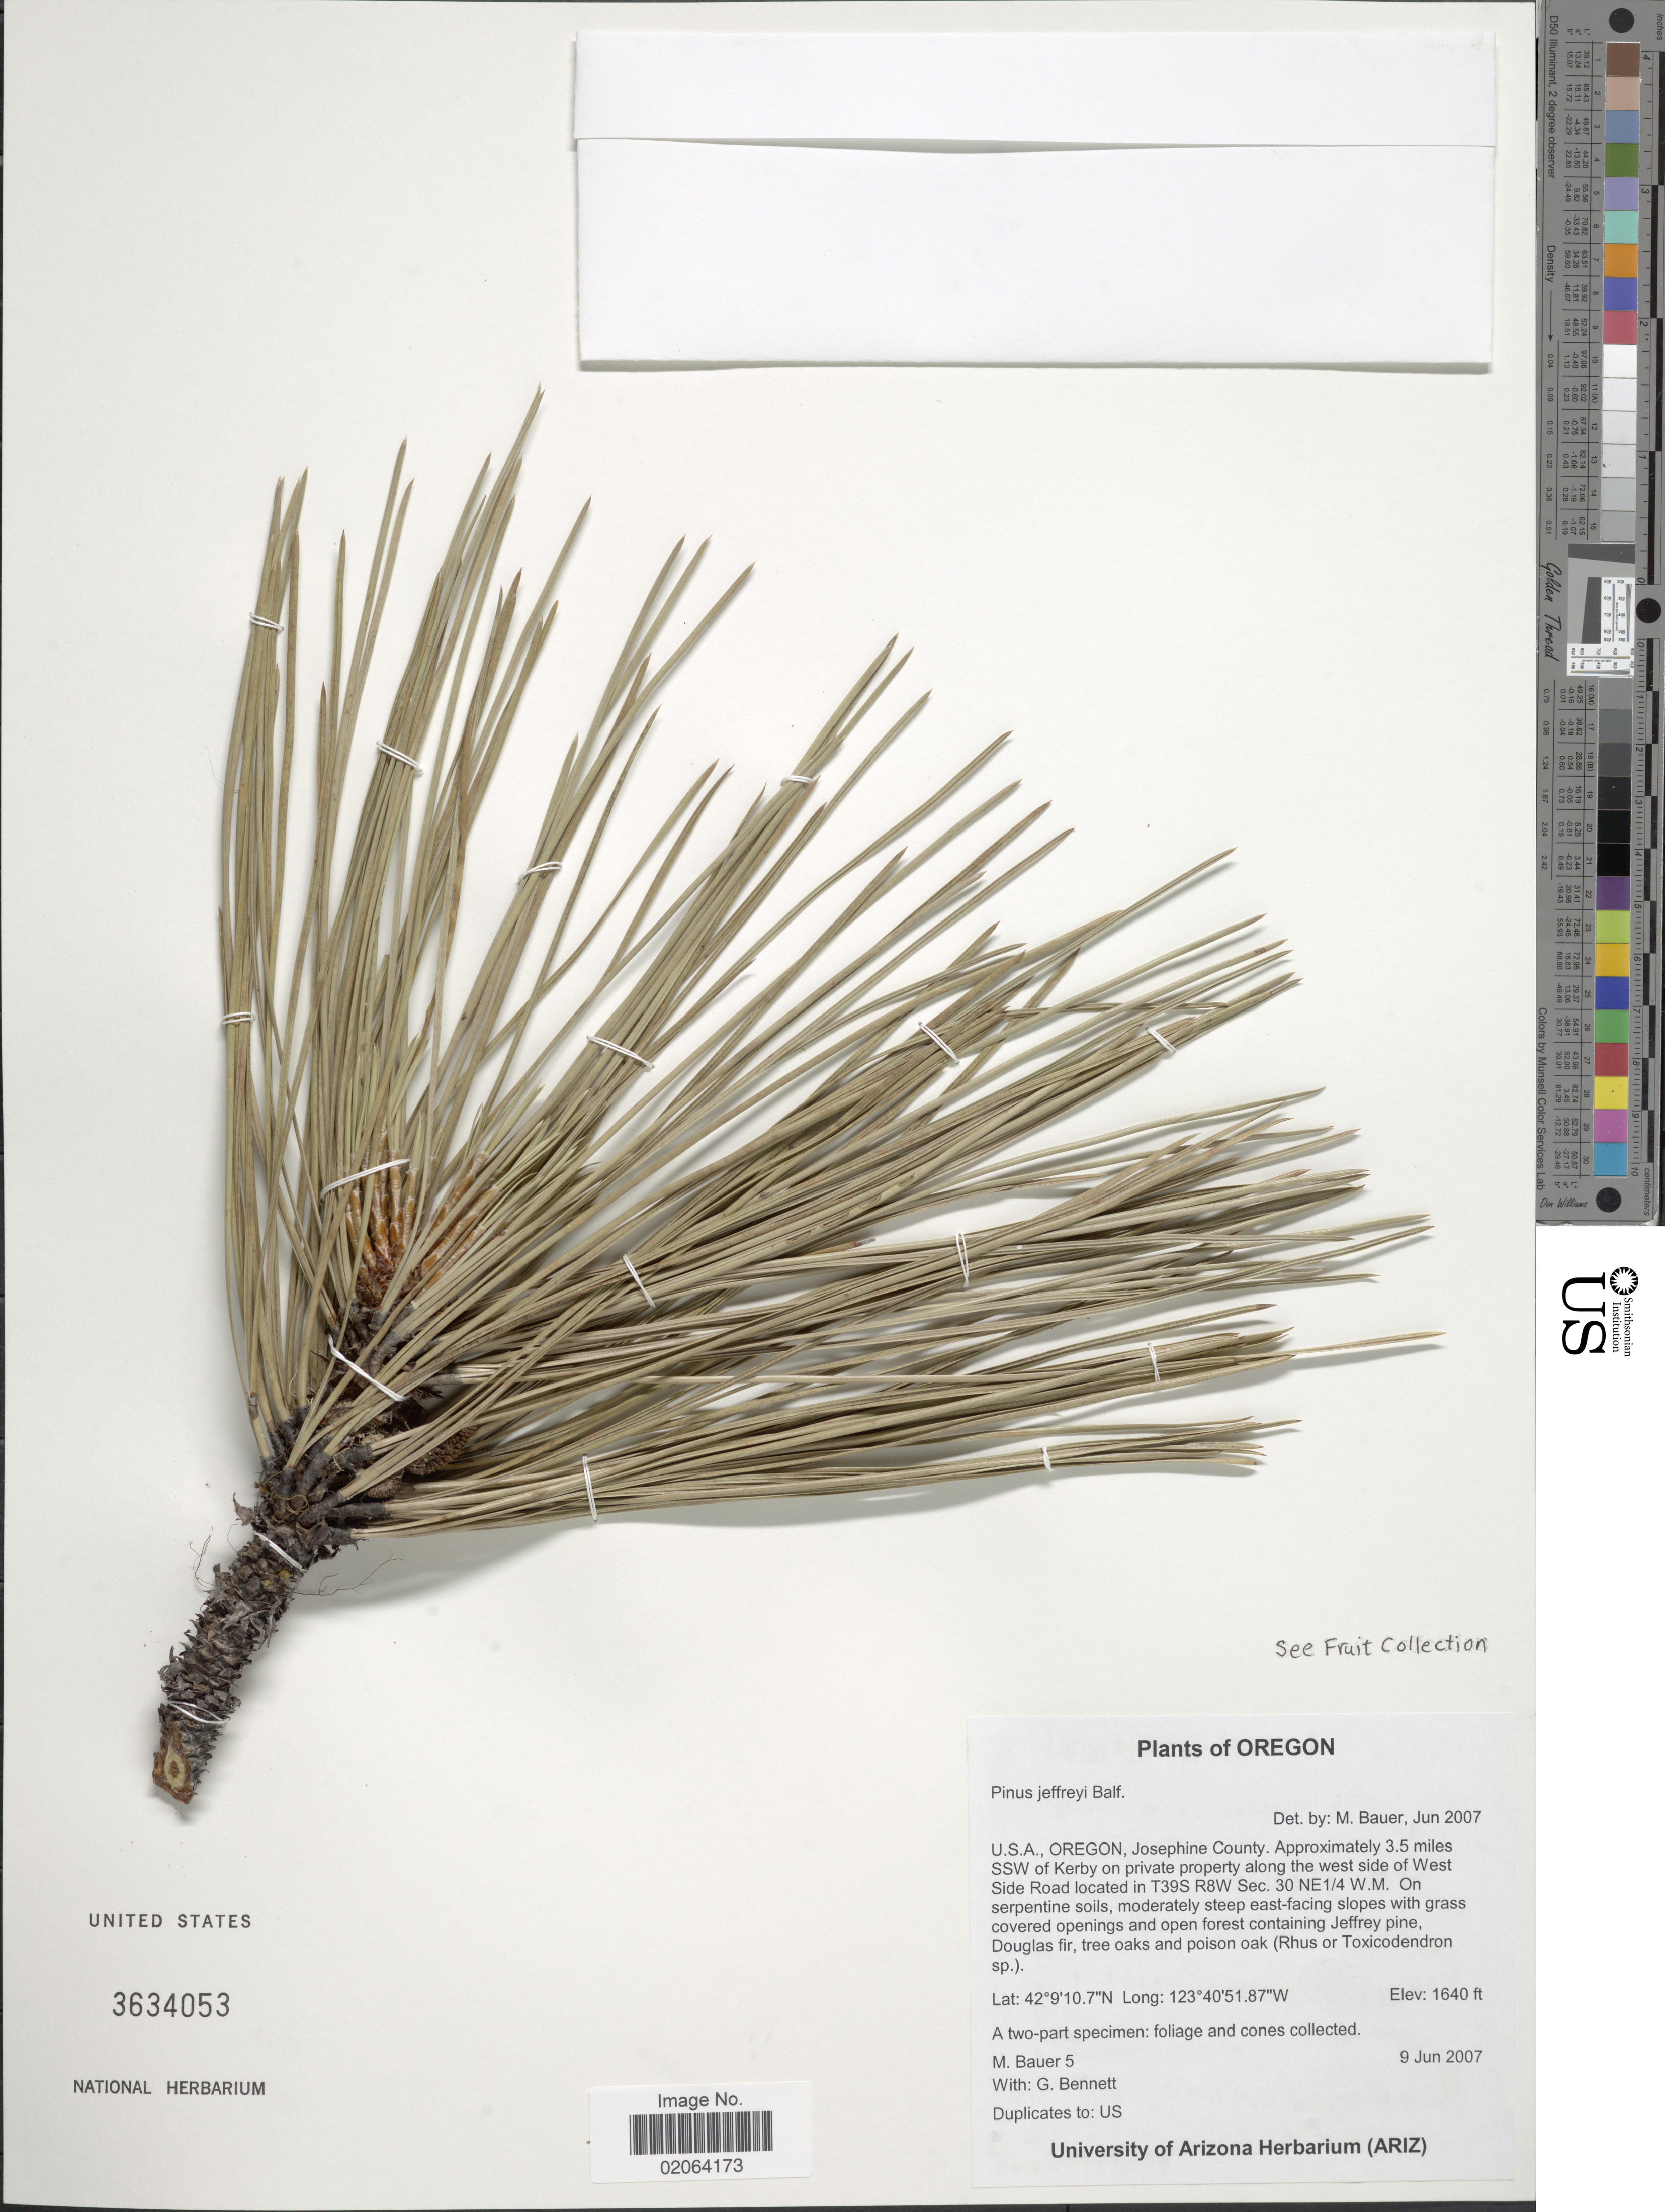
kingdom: Plantae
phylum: Tracheophyta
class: Pinopsida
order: Pinales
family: Pinaceae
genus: Pinus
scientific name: Pinus jeffreyi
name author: Balf.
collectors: M. Bauer & G. Bennett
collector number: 5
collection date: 2007-06-09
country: United States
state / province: Oregon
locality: Josephine County. Approximately 3.5 miles SSW of Kerby on private property along the west side of West Side Road located in T39S R8W Sec. 30 NE1/4 W.M.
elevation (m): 500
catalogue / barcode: US 3634053